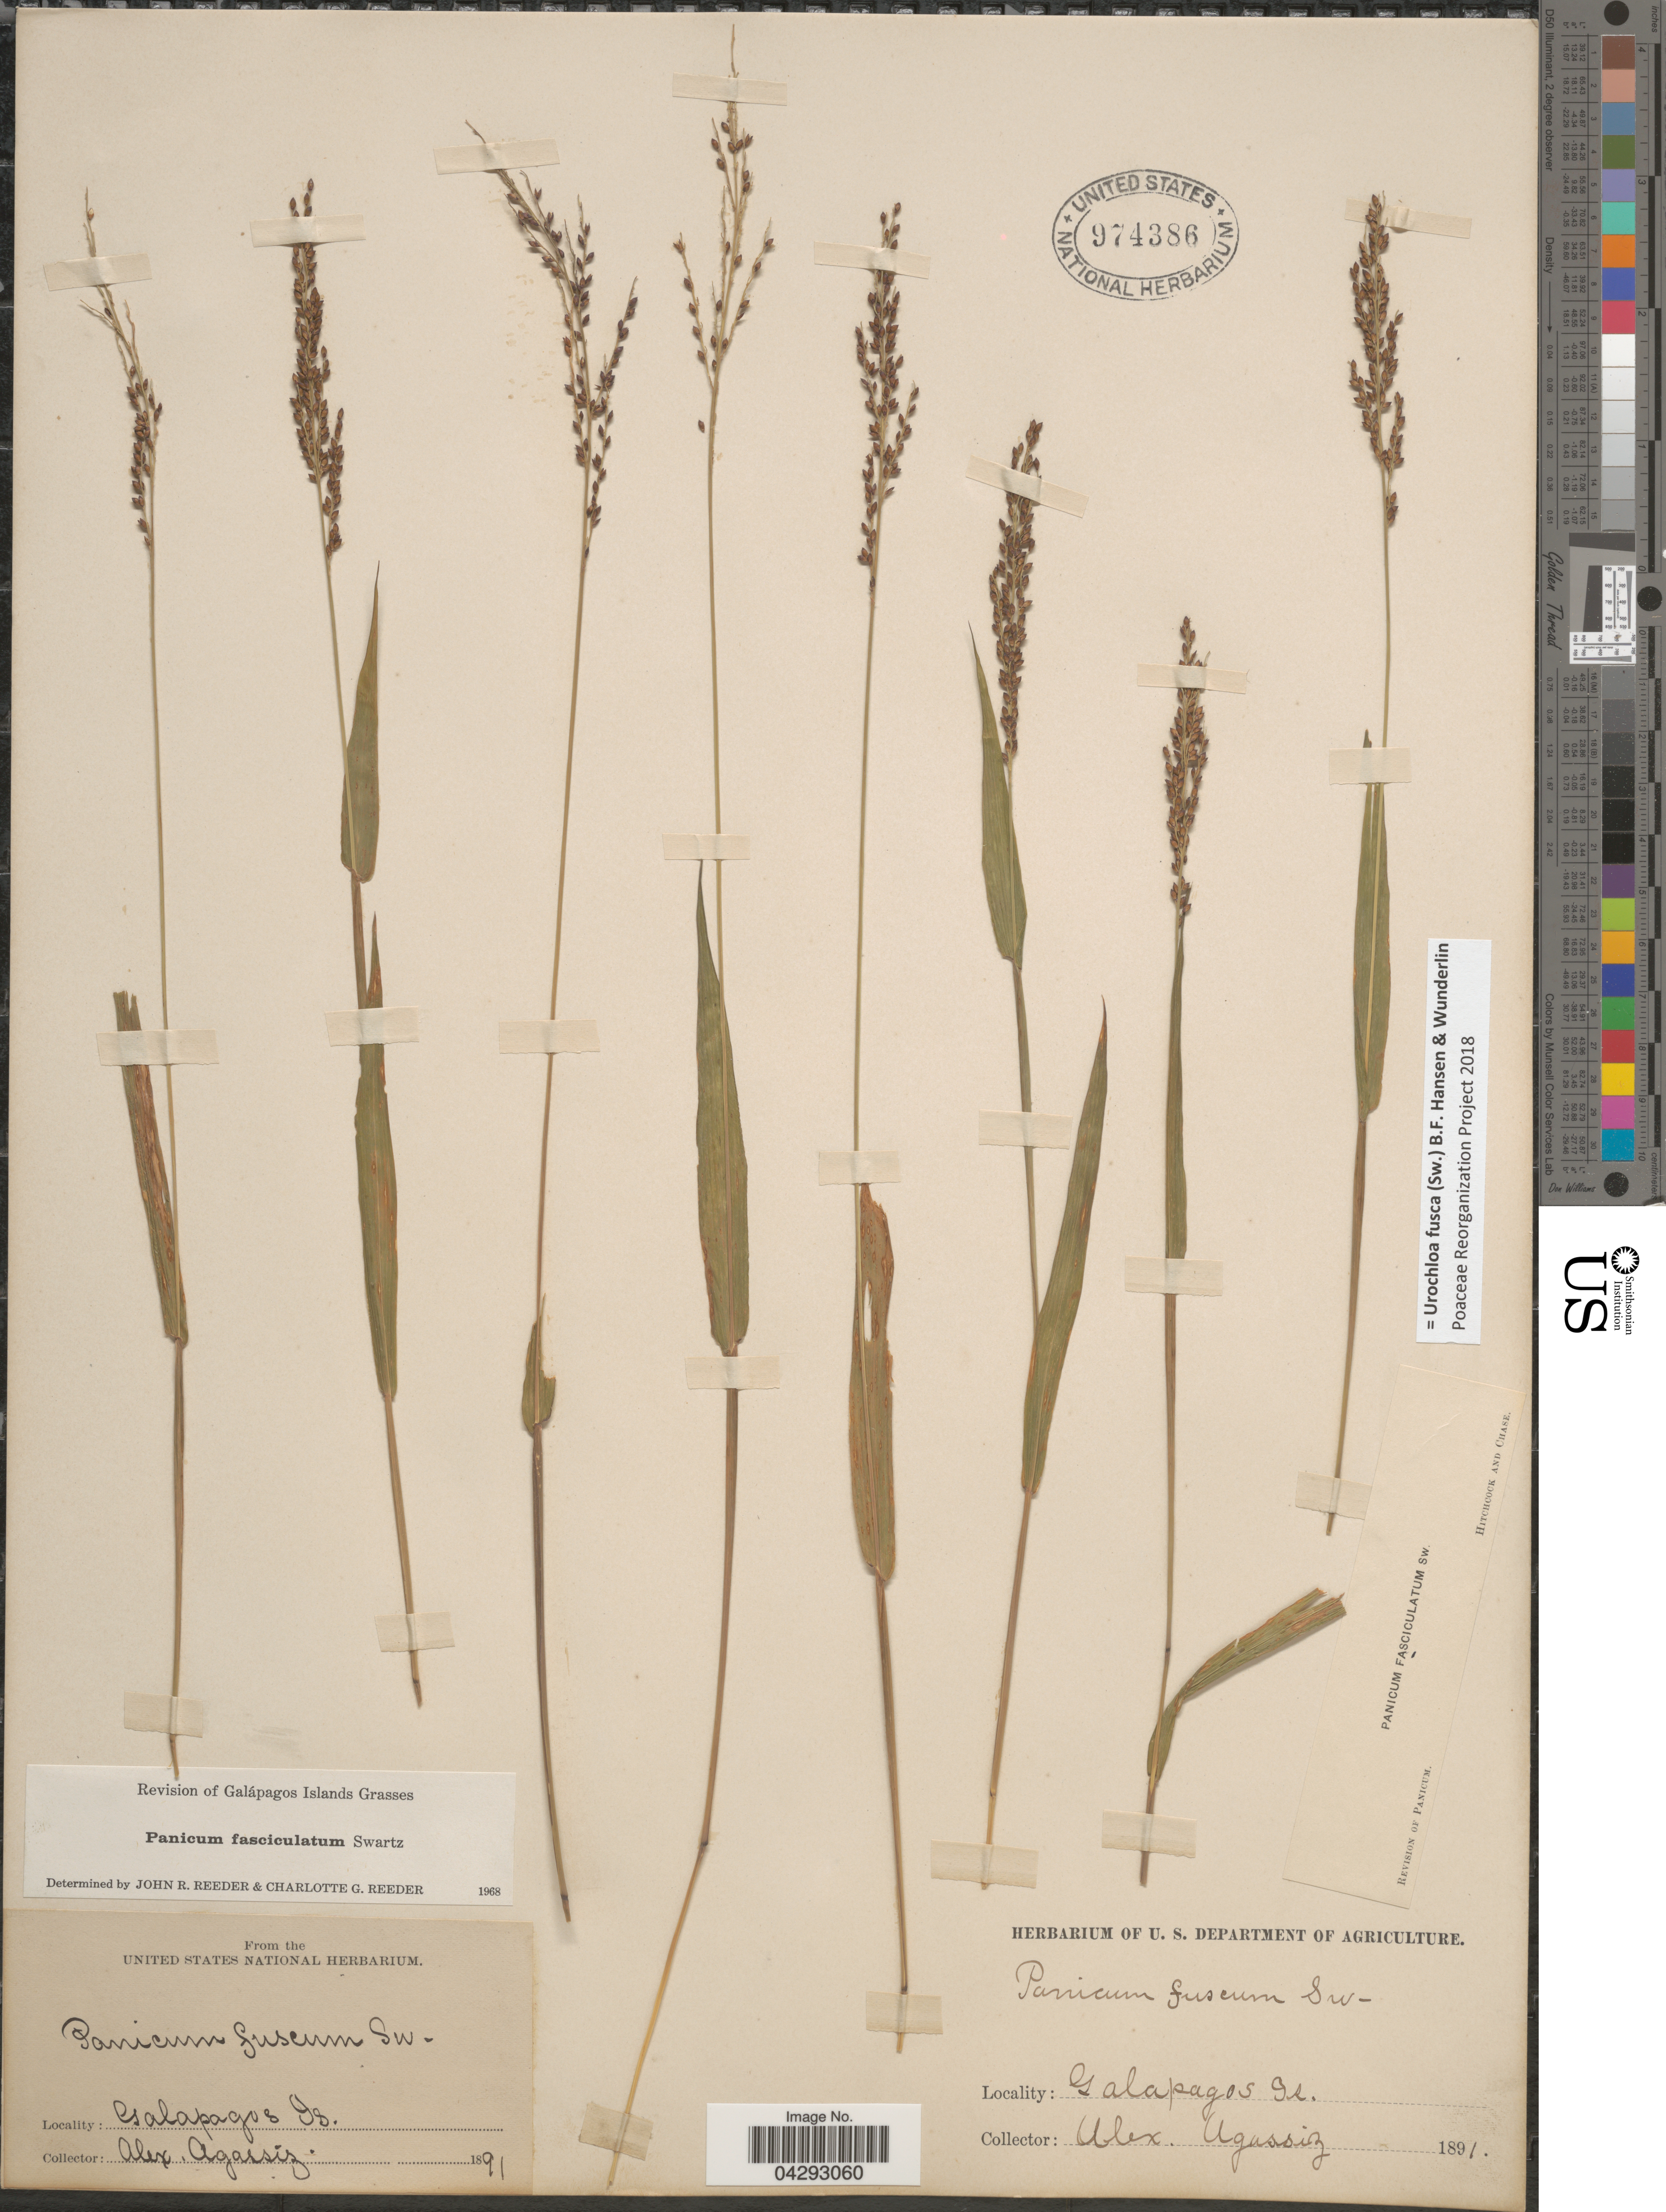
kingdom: Plantae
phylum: Tracheophyta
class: Liliopsida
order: Poales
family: Poaceae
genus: Urochloa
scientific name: Urochloa fusca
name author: (Sw.) B.F. Hansen & Wunderlin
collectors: A. E. Agassiz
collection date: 1891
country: Ecuador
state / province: Colón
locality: Galapagos Is.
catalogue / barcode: US 974386